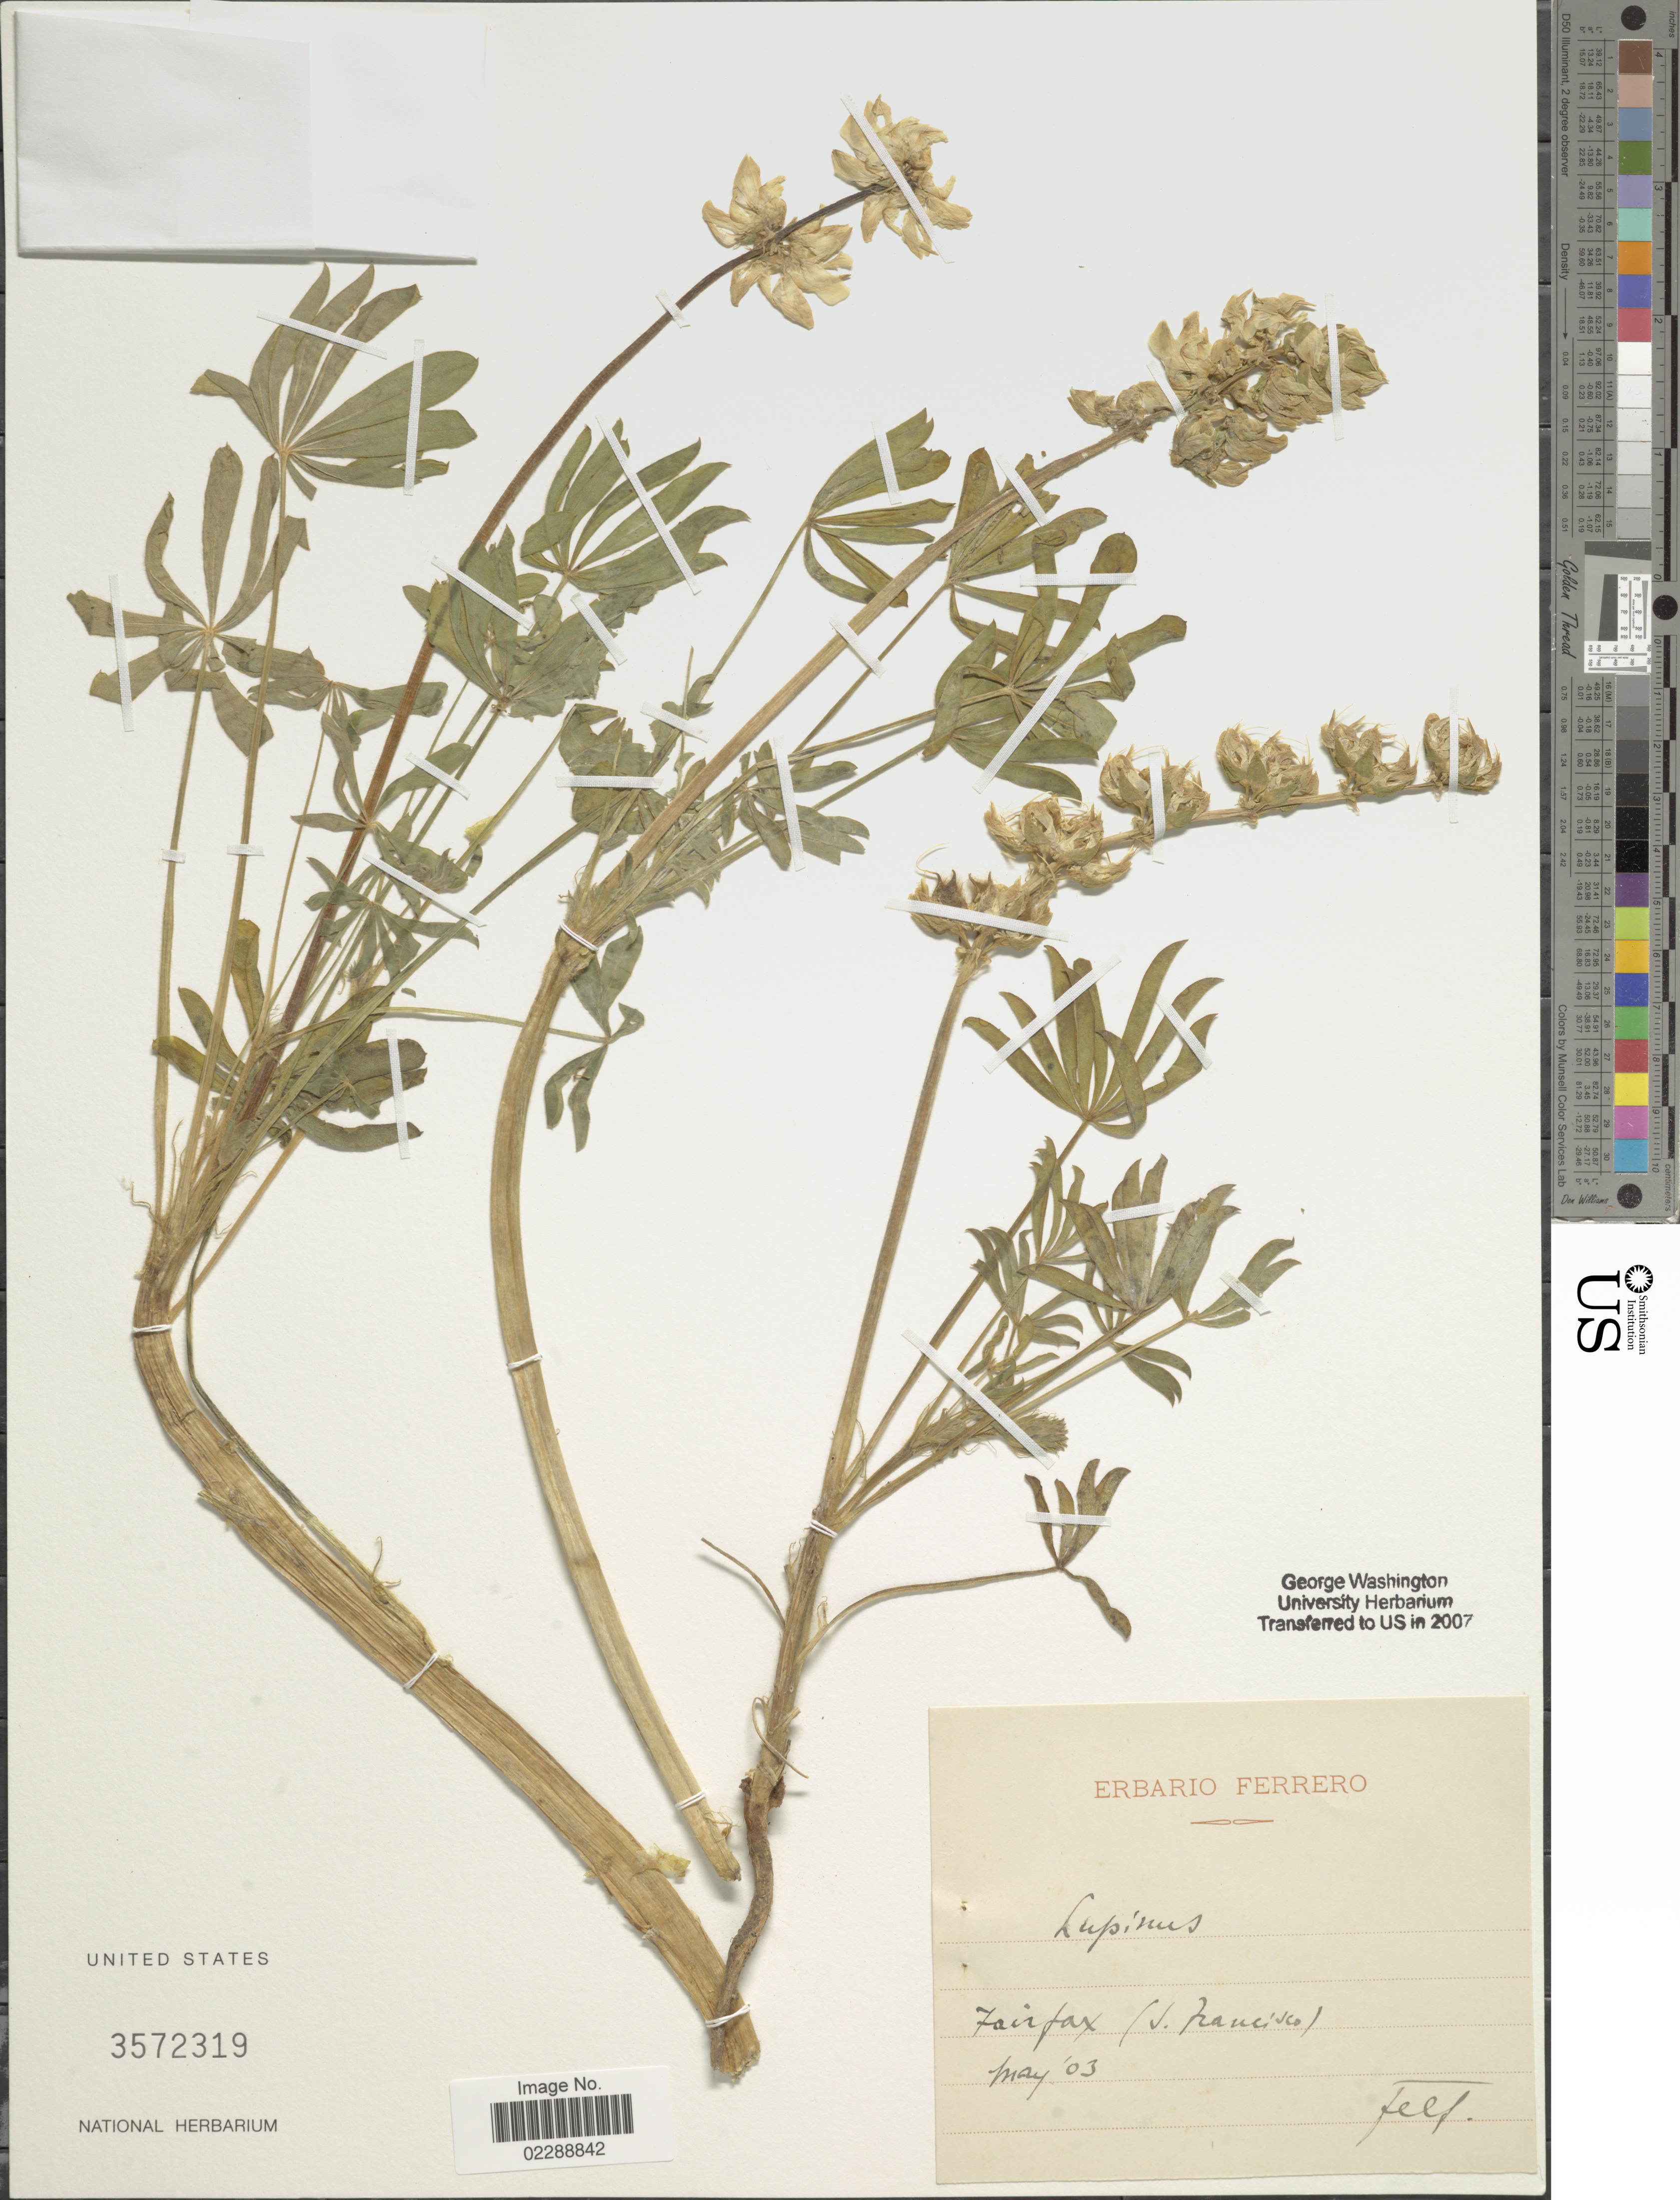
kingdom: Plantae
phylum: Tracheophyta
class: Magnoliopsida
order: Fabales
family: Fabaceae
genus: Lupinus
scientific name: Lupinus sp.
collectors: ex herb. Ferrero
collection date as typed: Transcribed d/m/y: /5/3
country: United States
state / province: California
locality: Fairfax (S. Francisco)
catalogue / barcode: US 3572319